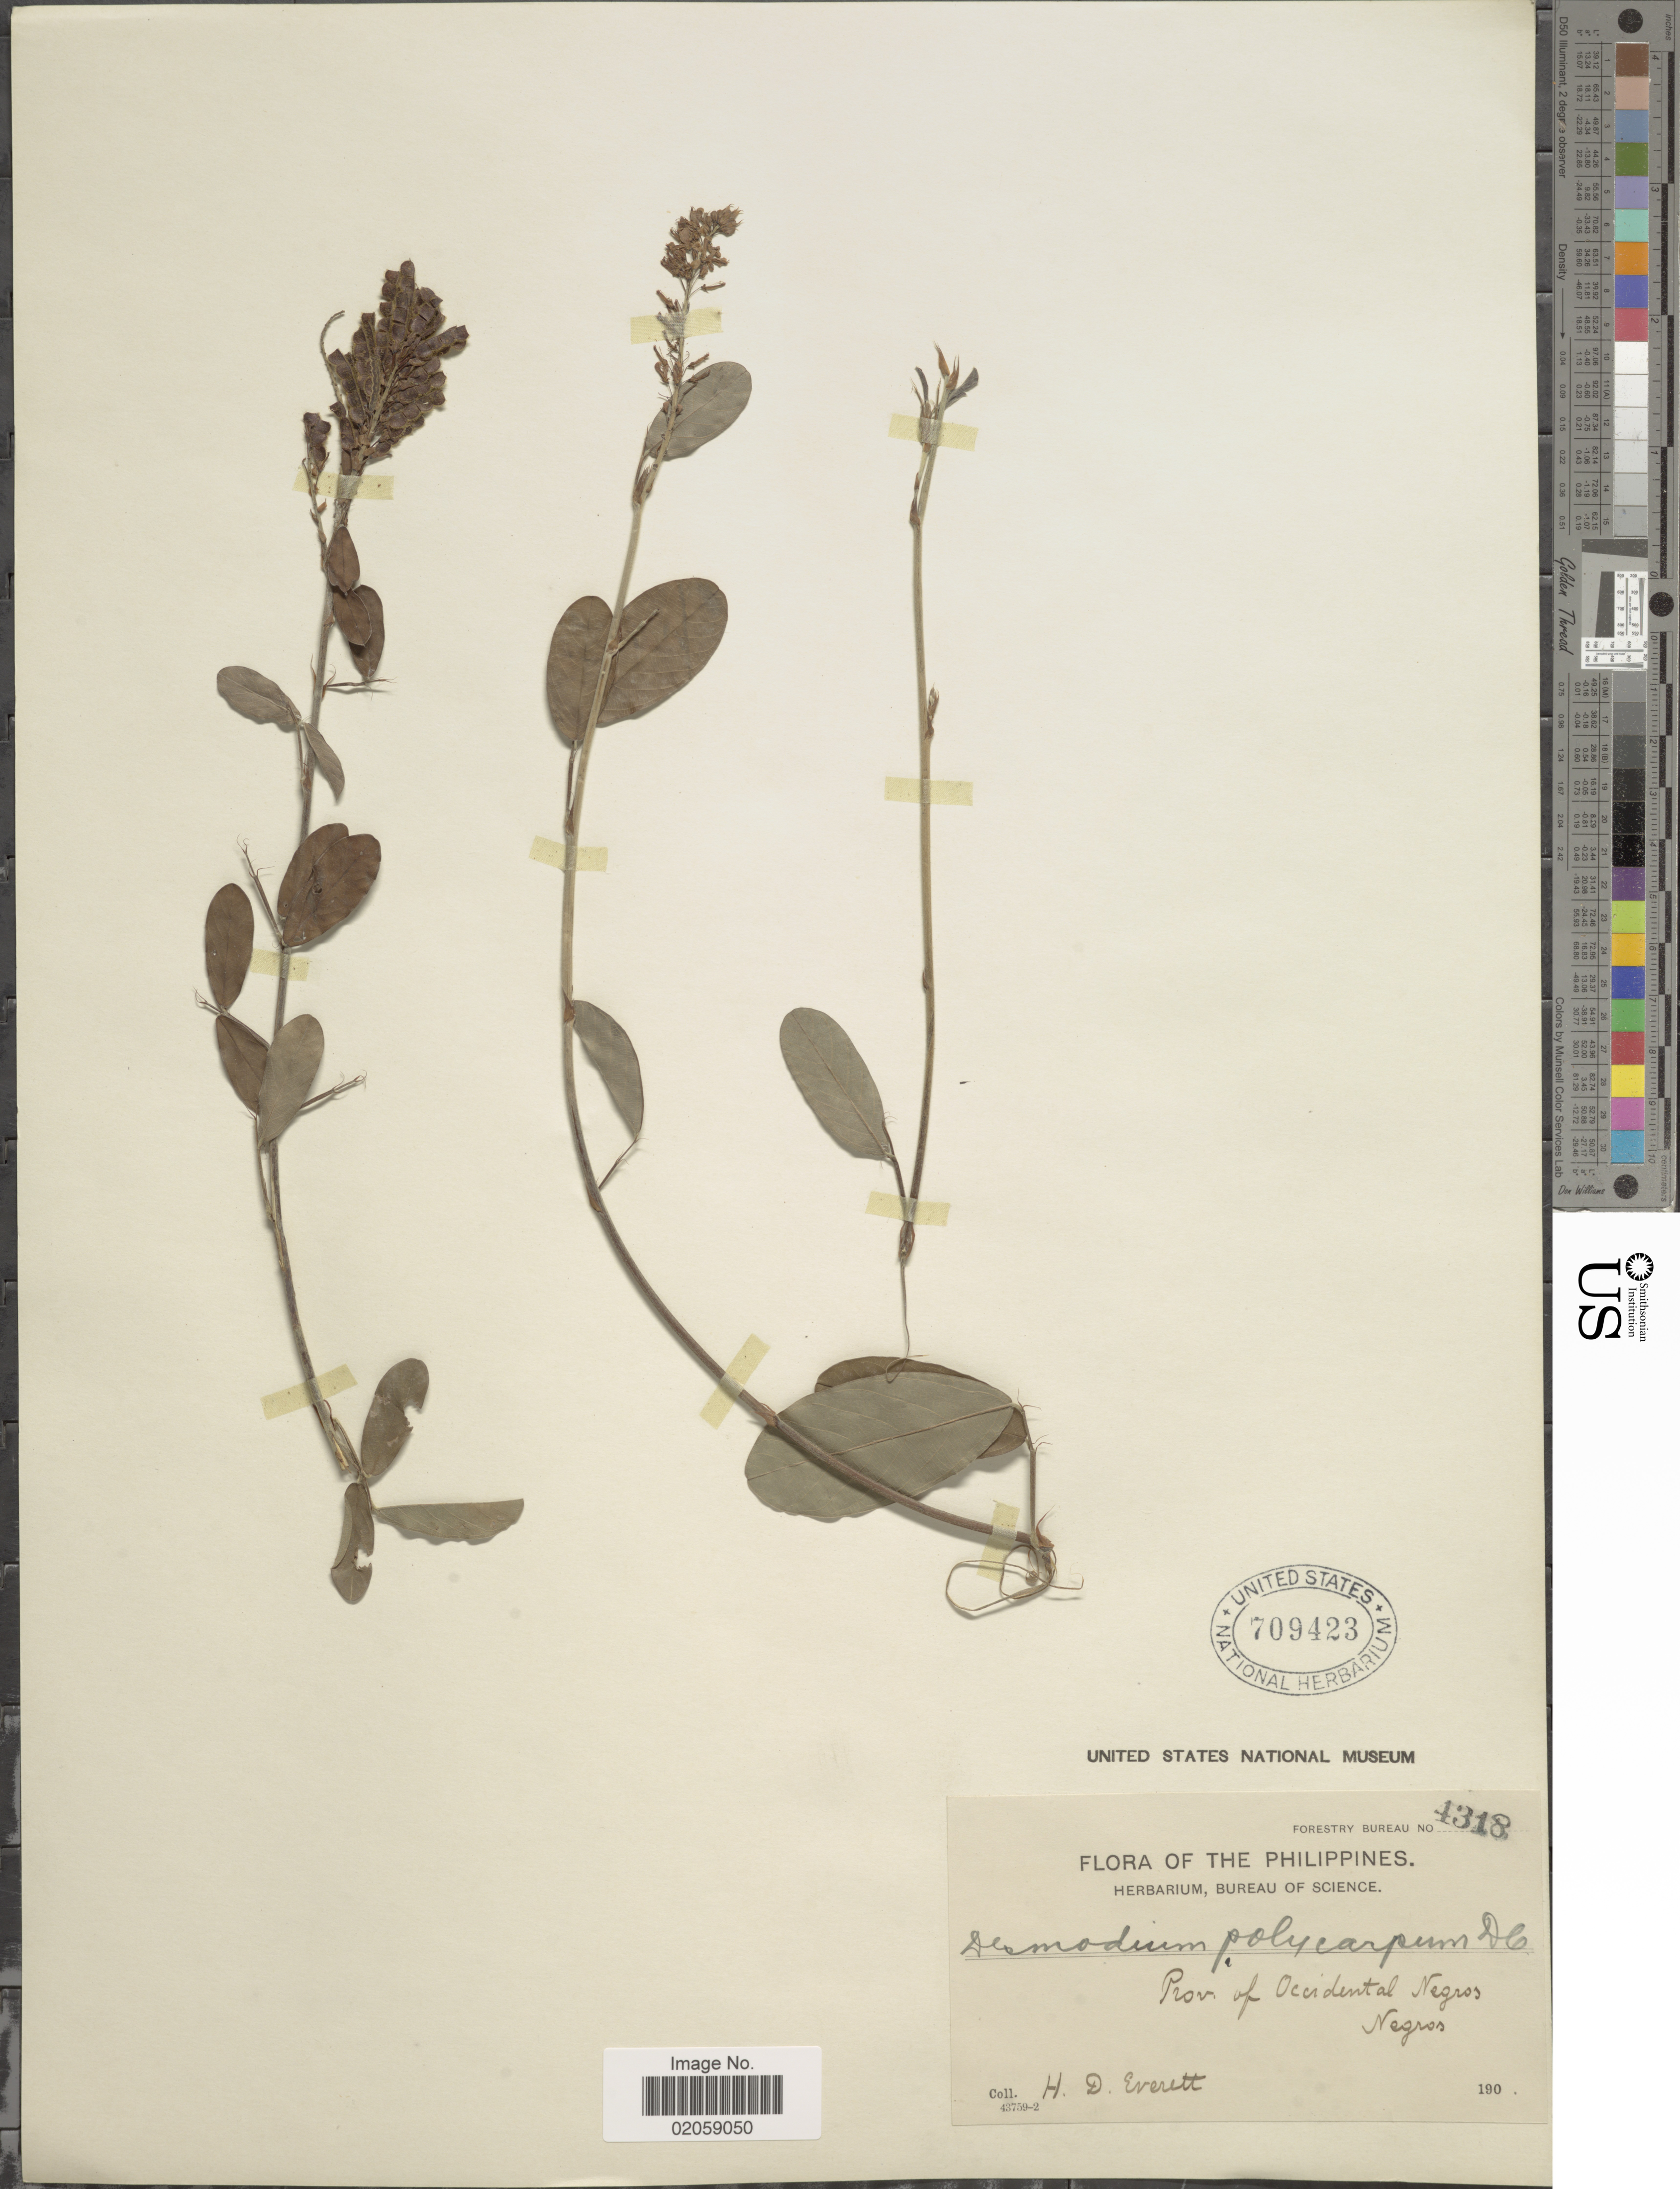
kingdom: Plantae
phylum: Tracheophyta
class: Magnoliopsida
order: Fabales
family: Fabaceae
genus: Grona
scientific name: Grona heterocarpos var. strigosa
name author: (Meeuwen) H. Ohashi & K. Ohashi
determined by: Strong, Mark T., (BOT), Smithsonian Institution - National Museum of Natural History (UNITED STATES)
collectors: H. Everett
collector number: Forestry Bureau 4318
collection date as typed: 190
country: Philippines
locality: Prov. of Occidental Negros. Negros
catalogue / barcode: US 709423